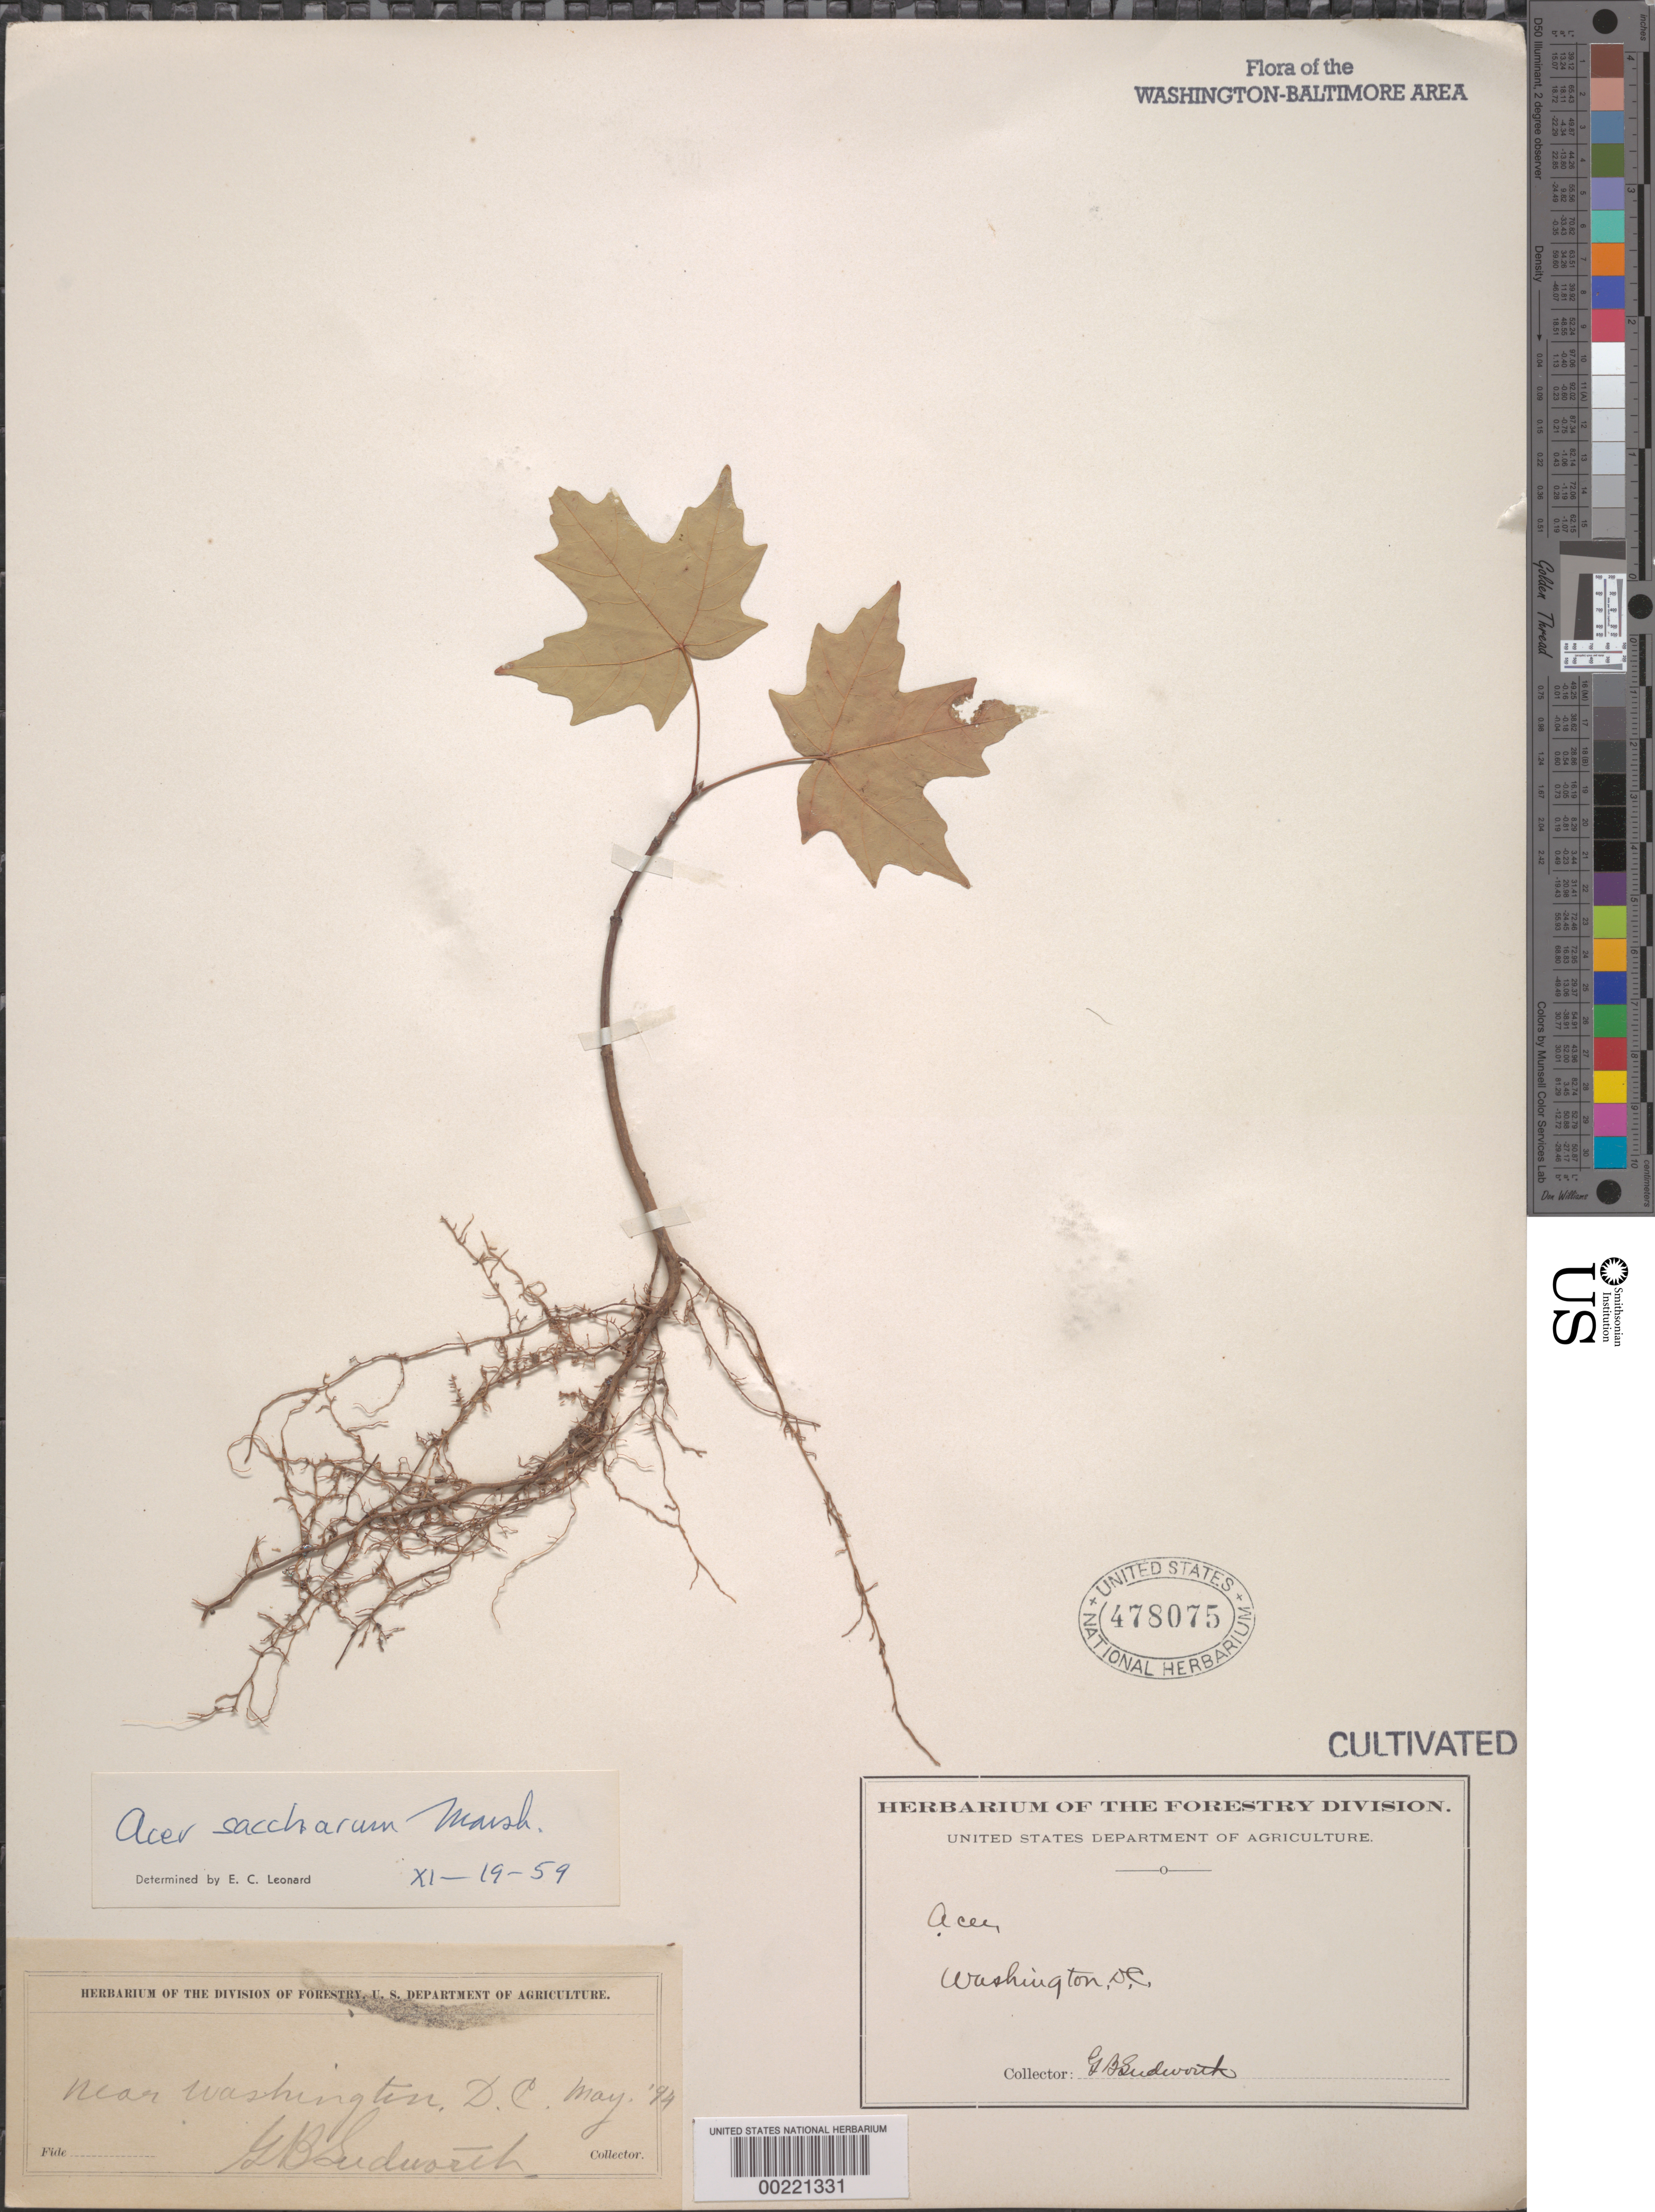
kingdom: Plantae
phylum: Tracheophyta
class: Magnoliopsida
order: Sapindales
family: Sapindaceae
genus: Acer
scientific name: Acer saccharinum subsp. floridanum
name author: (Chapm.) Wesm.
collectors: G. B. Sudworth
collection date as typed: May 1894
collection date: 1894-05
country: United States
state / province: District of Columbia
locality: Near Washington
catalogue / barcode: US 478075